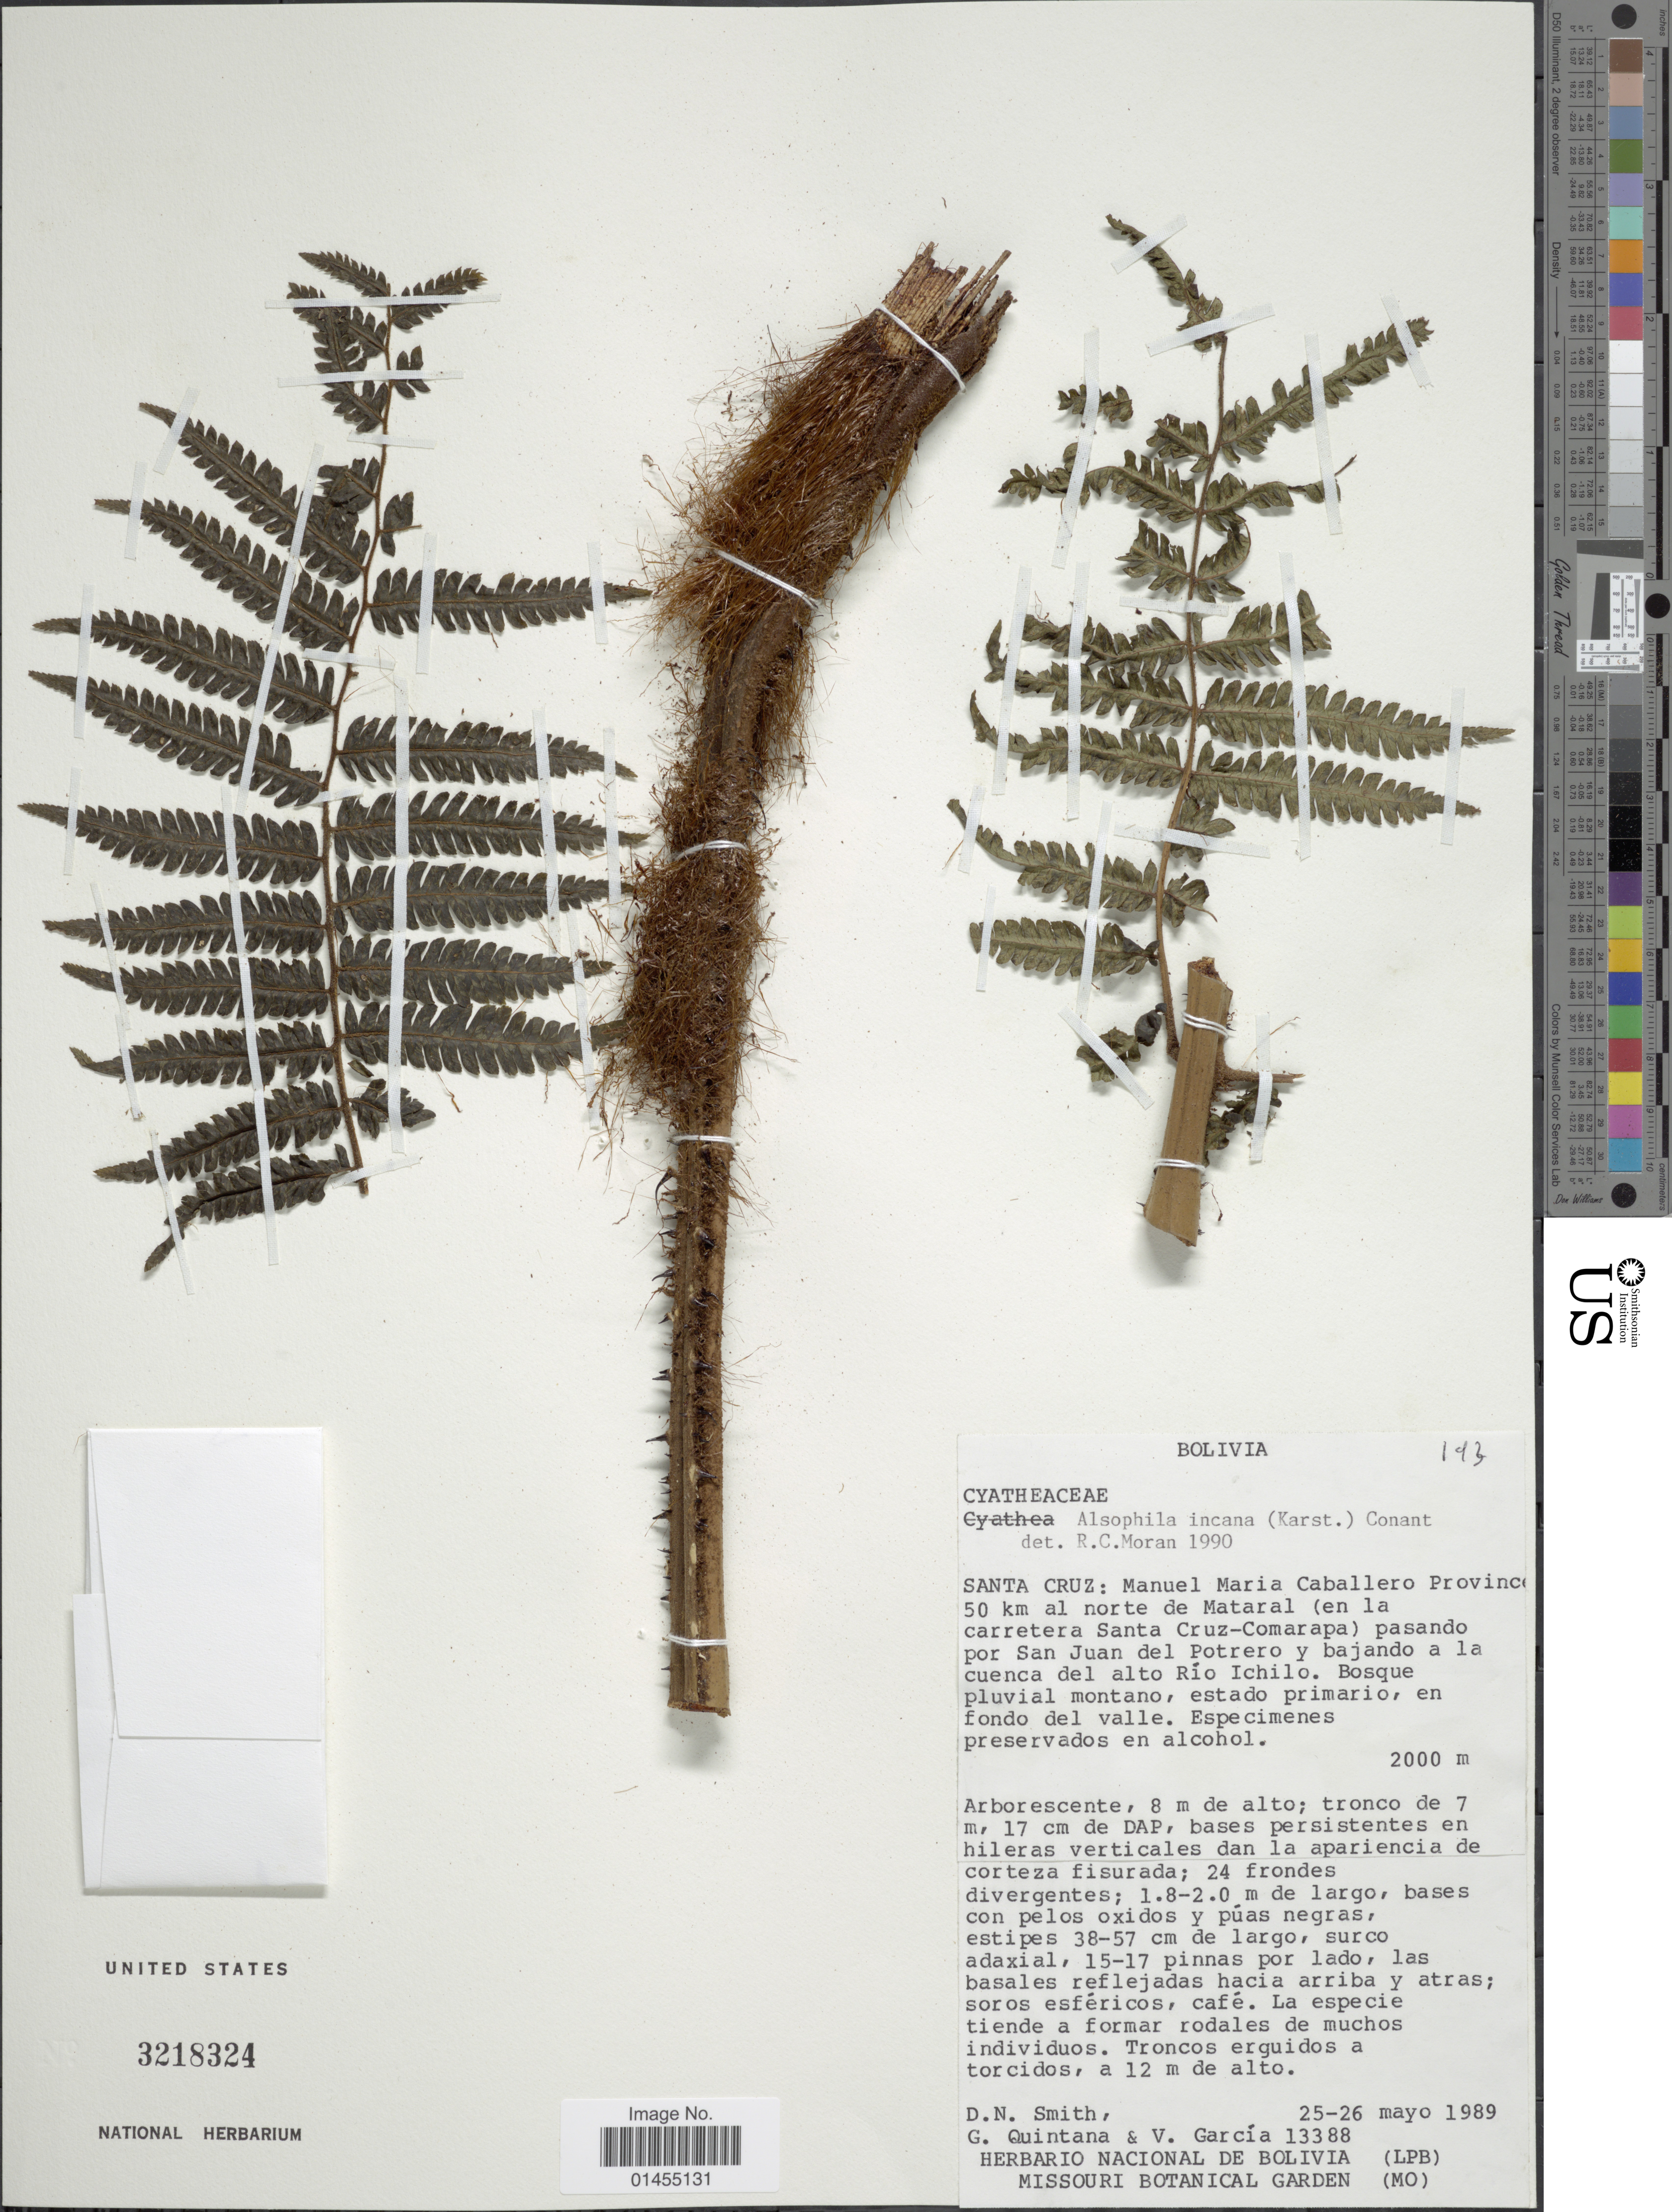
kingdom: Plantae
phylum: Tracheophyta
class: Polypodiopsida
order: Cyatheales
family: Cyatheaceae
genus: Alsophila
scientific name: Alsophila incana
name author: (H. Karst.) D.S. Conant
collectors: D. Smith, G. Quintana & V. Garcia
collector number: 13388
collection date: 1989-05-25/1989-05-26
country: Bolivia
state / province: Santa Cruz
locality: Manuel Maria Caballero Province 50 km al norte de Mataral (en la carretera Santa Cruz-Comarapa) pasando por San Juan del Potrero y bajando a la cuenca del alto Rio Ichilo. Bosque pluvial montano, estado primario, en preservados en alcohol.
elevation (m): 2000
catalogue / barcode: US 3218324